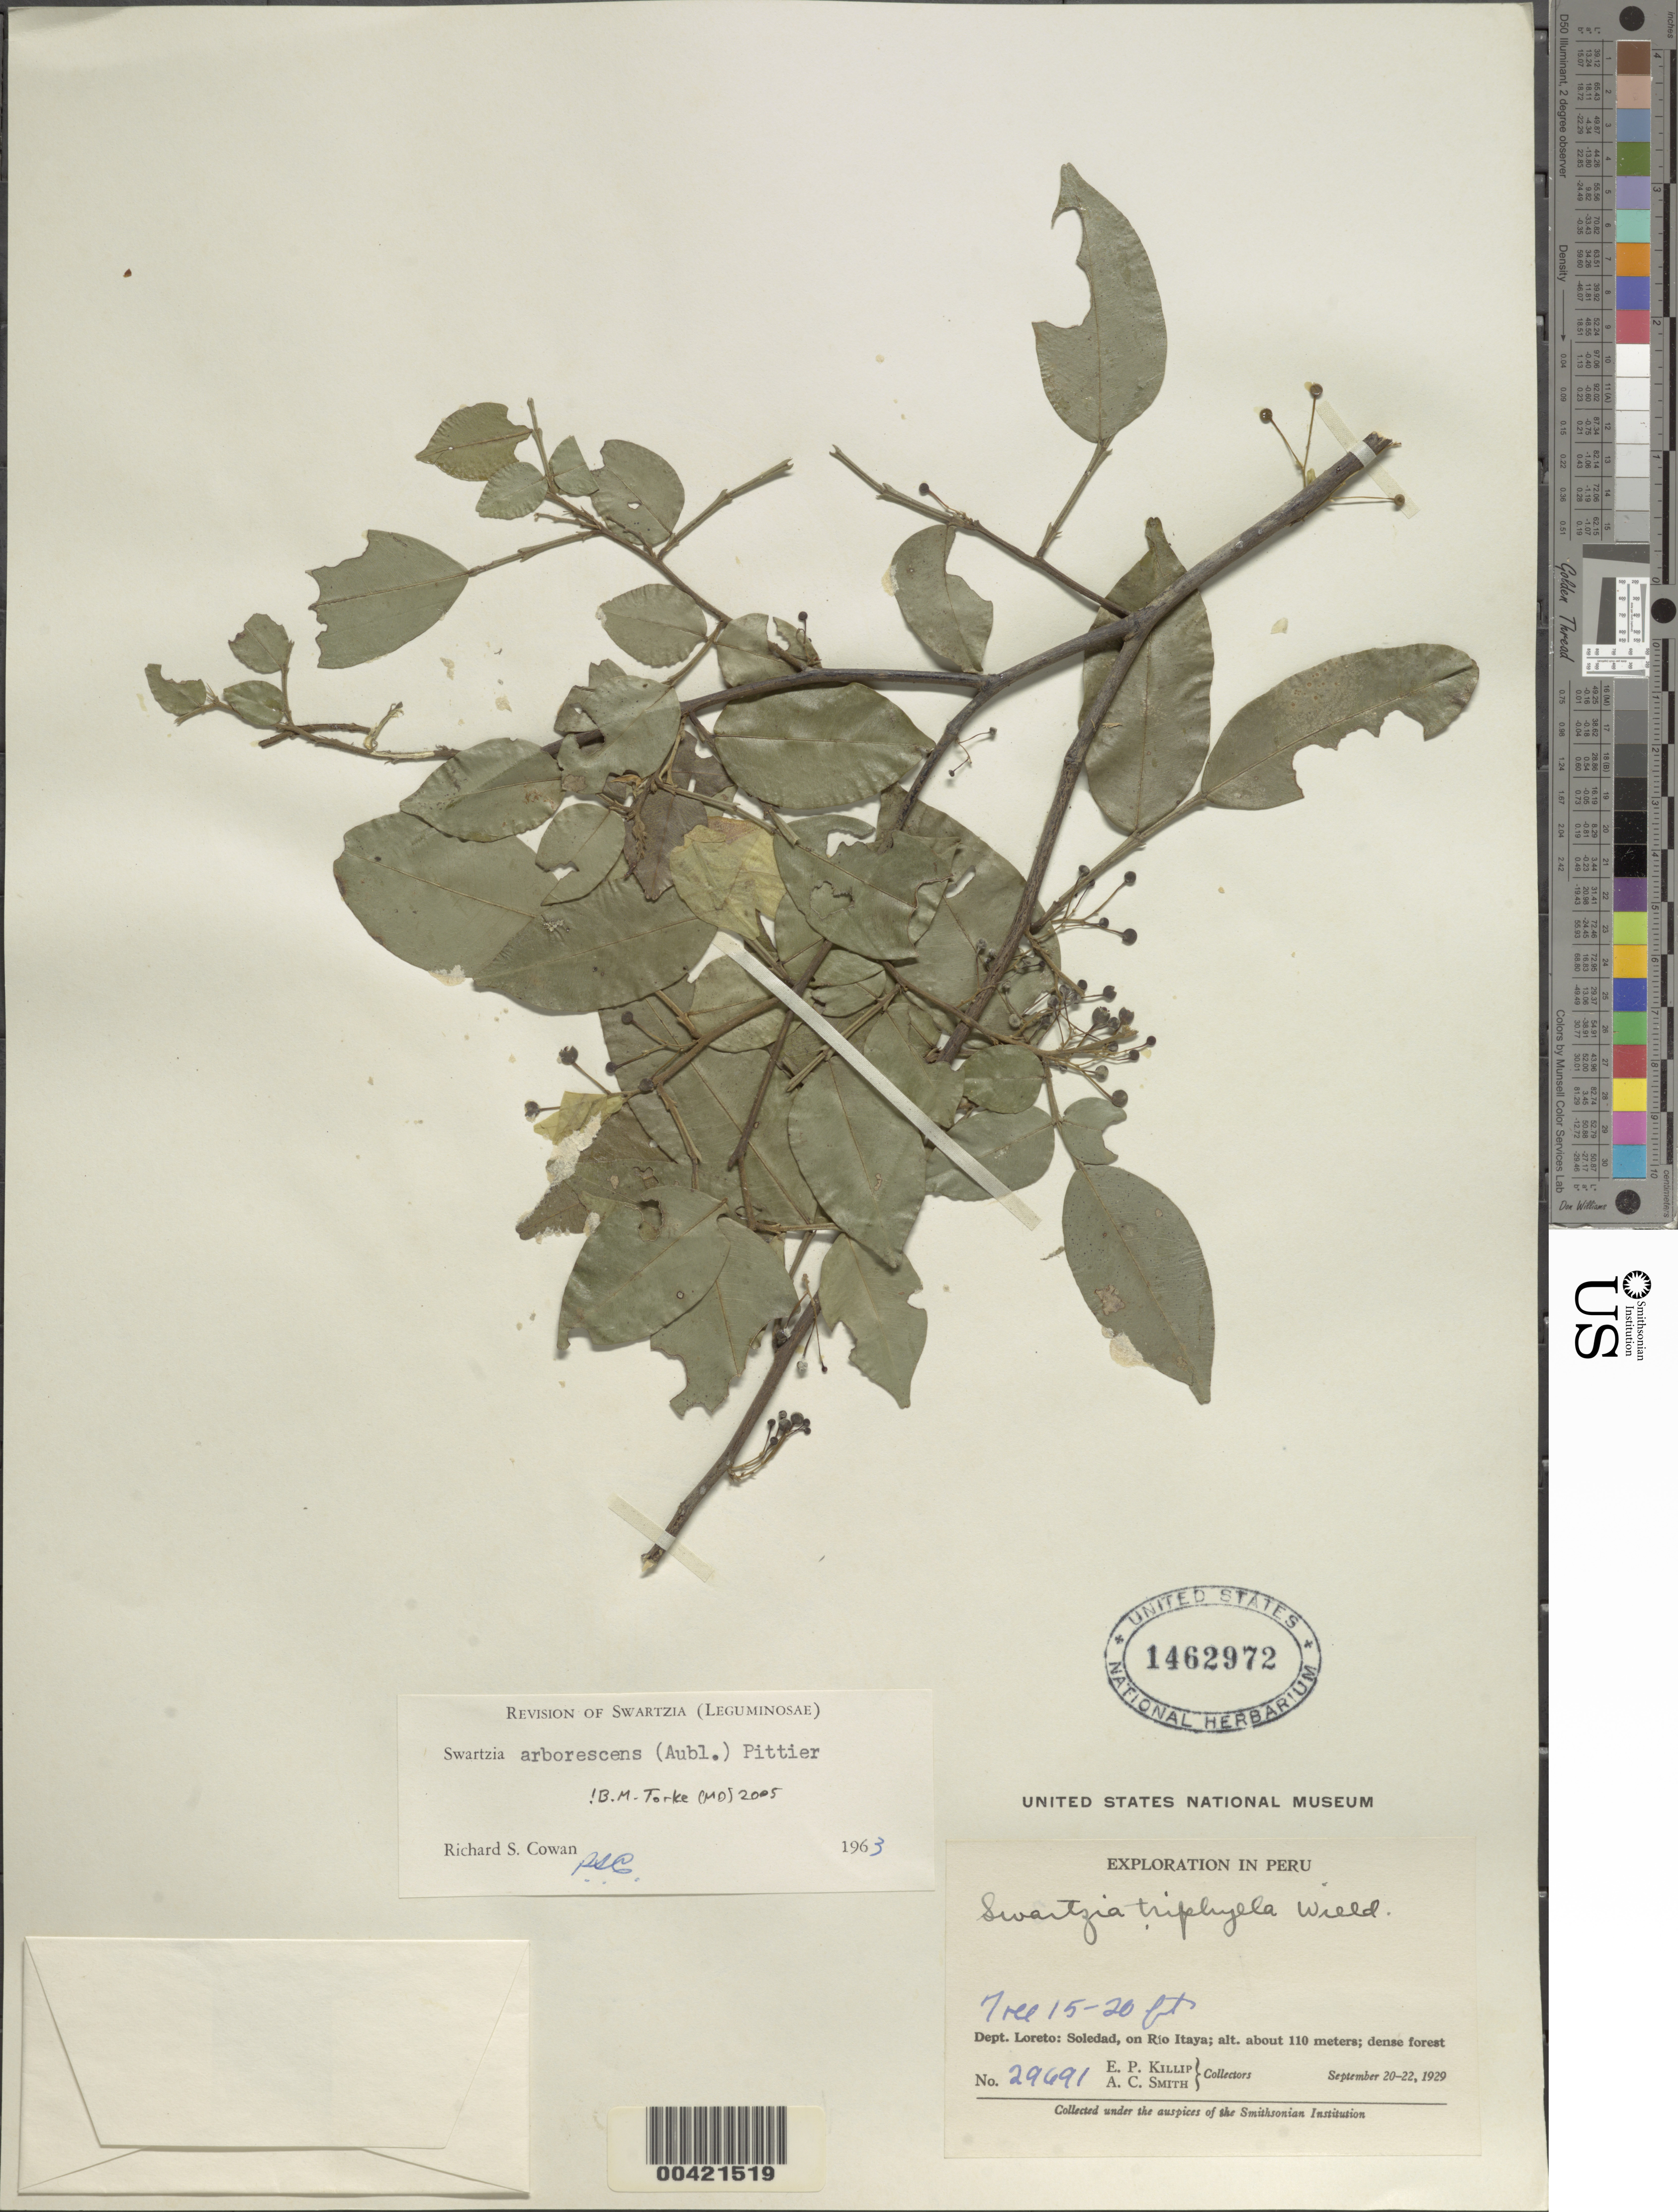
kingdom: Plantae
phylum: Tracheophyta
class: Magnoliopsida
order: Fabales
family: Fabaceae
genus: Swartzia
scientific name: Swartzia arborescens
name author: (Aubl.) Pittier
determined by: Cowan, R. S.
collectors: E. P. Killip & A. C. Smith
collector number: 29691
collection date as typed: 20 Sep 1929 to 22 Sep 1929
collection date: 1929-09-20/1929-09-22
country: Peru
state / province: Loreto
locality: Soledad, on Rio Itaya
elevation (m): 110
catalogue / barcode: US 1462972